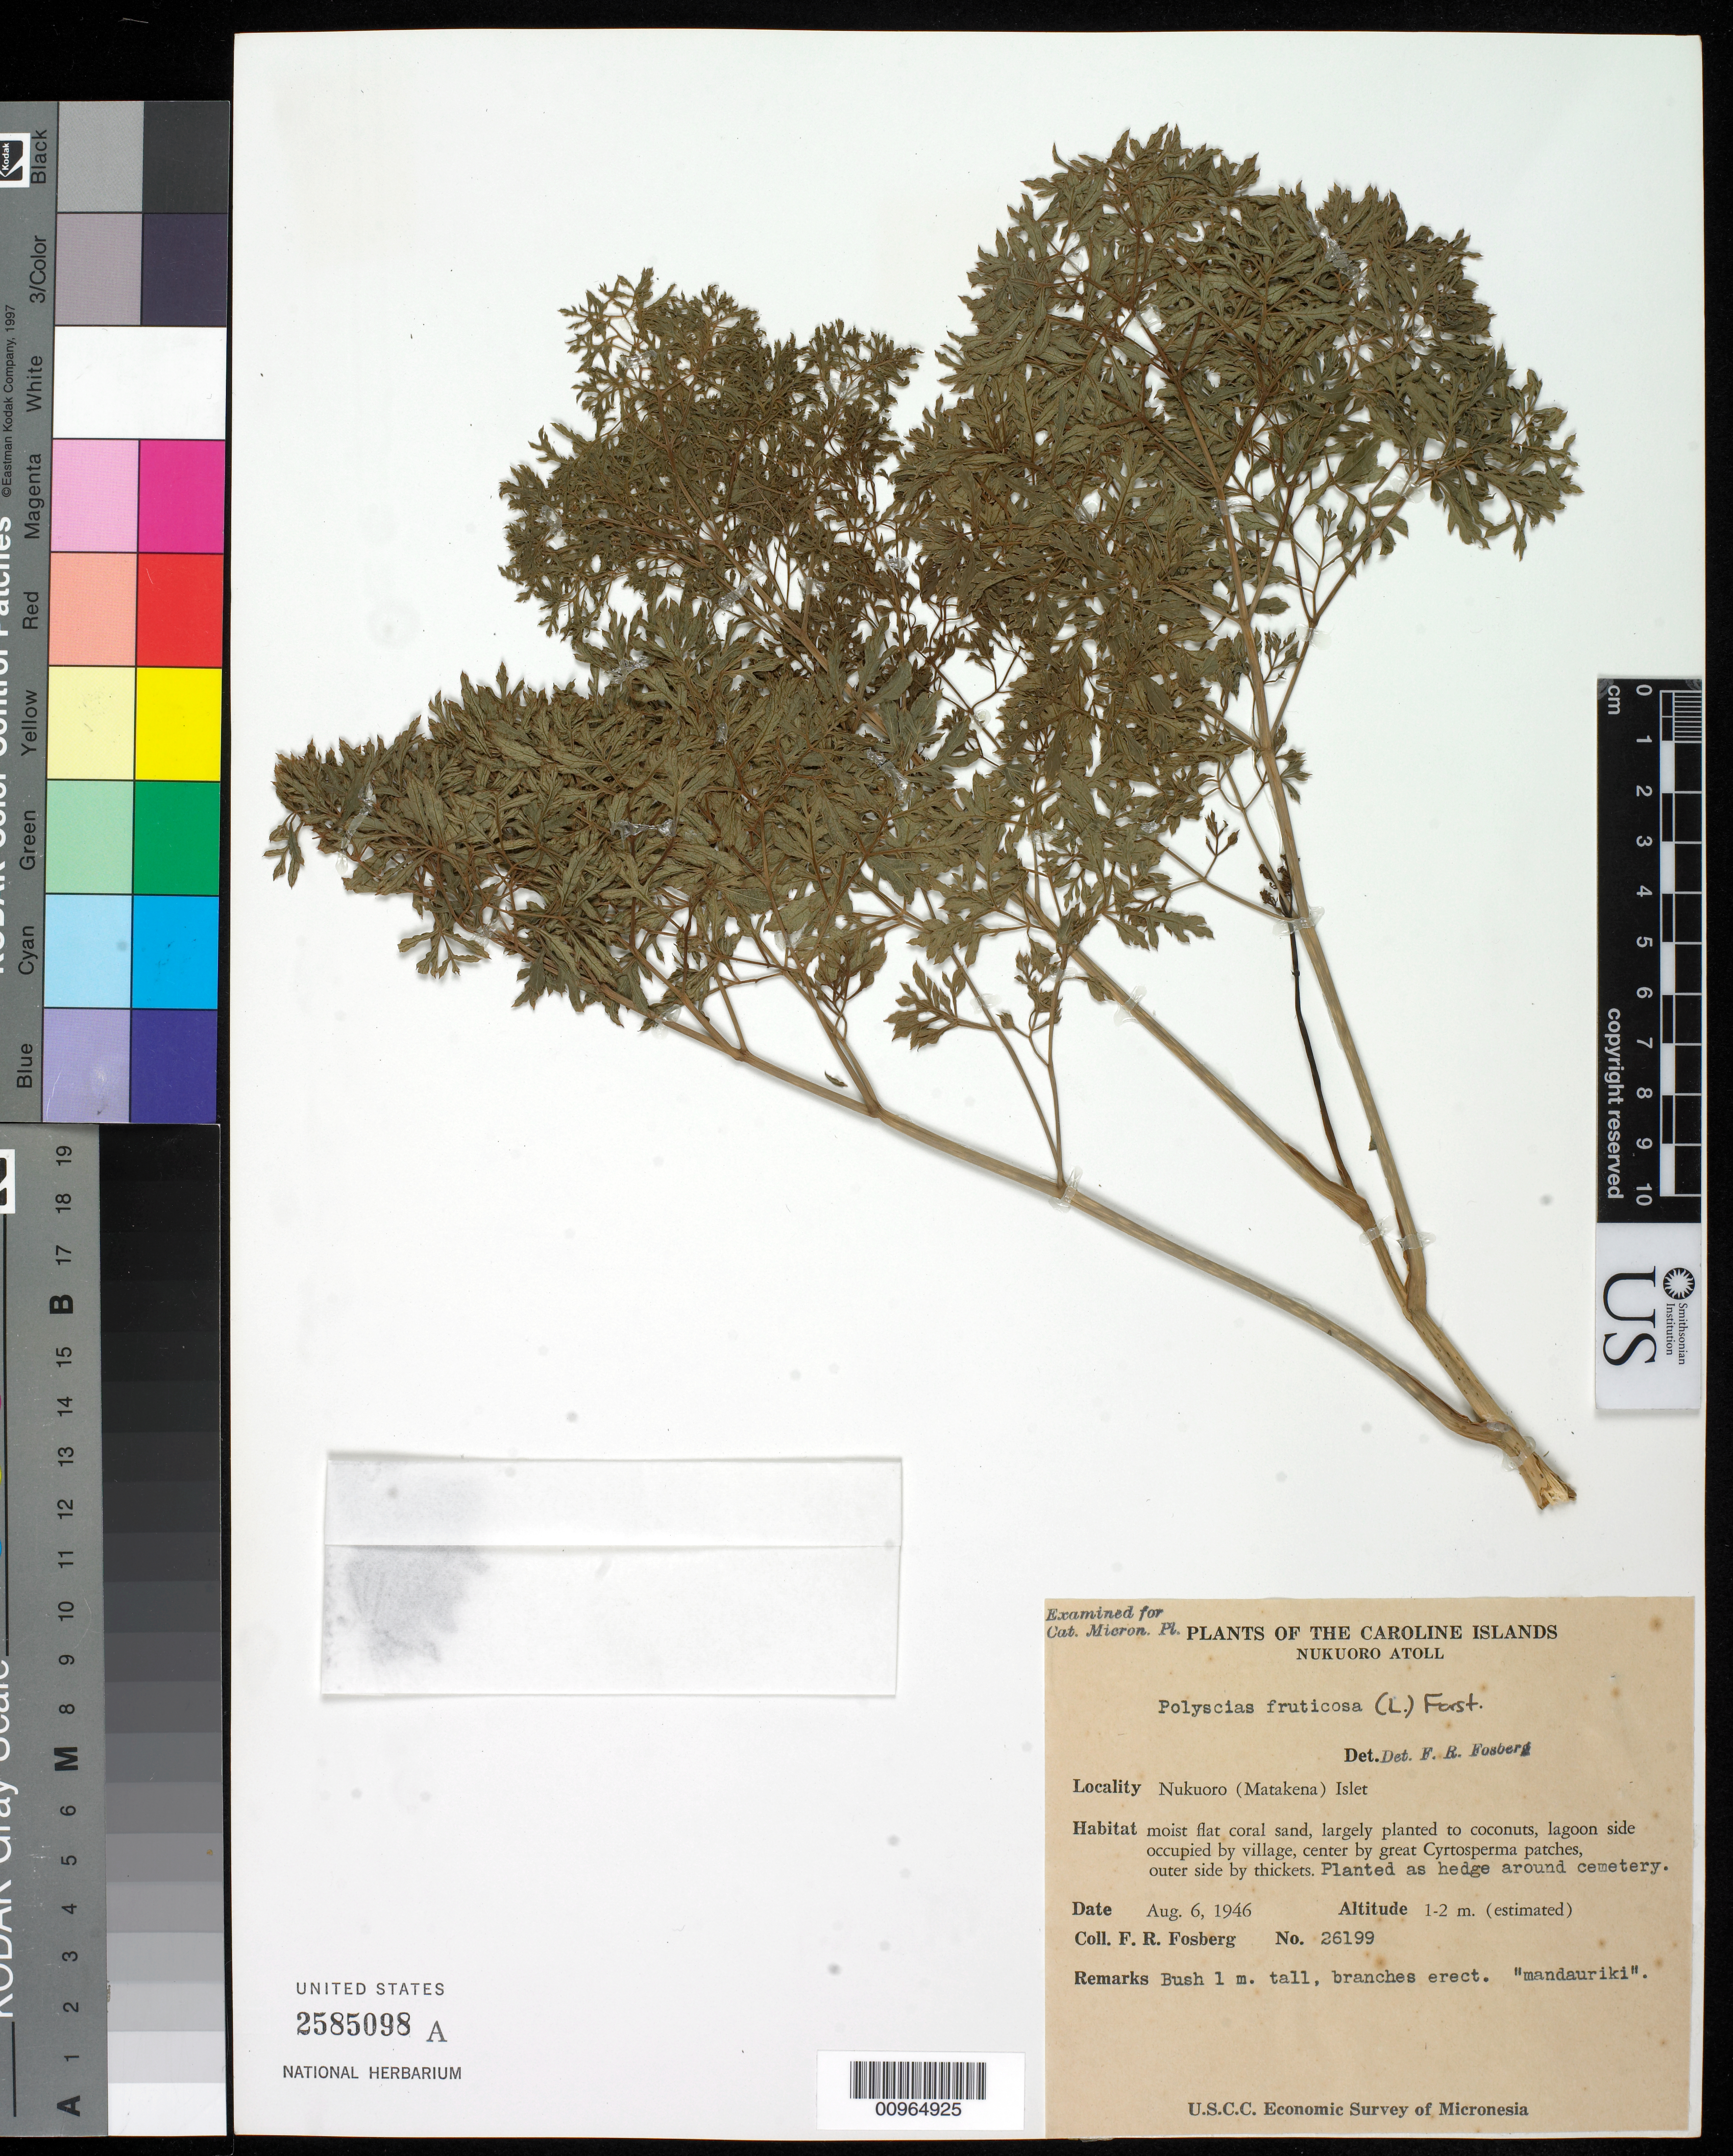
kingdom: Plantae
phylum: Tracheophyta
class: Magnoliopsida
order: Apiales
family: Araliaceae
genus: Polyscias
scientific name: Polyscias fruticosa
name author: (L.) Harms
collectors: F. R. Fosberg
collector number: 26199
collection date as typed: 06 Aug 1946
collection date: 1946-08-06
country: Micronesia, Federated States of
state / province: Pohnpei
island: Nukuoro Atoll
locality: moist flat coral sand, largely planted to coconuts, lagoon side occupied by village, center by great Cyrtosperma patches, outer side by thickets. Planted as a hedge around cemetery.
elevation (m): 1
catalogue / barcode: US 2585098A